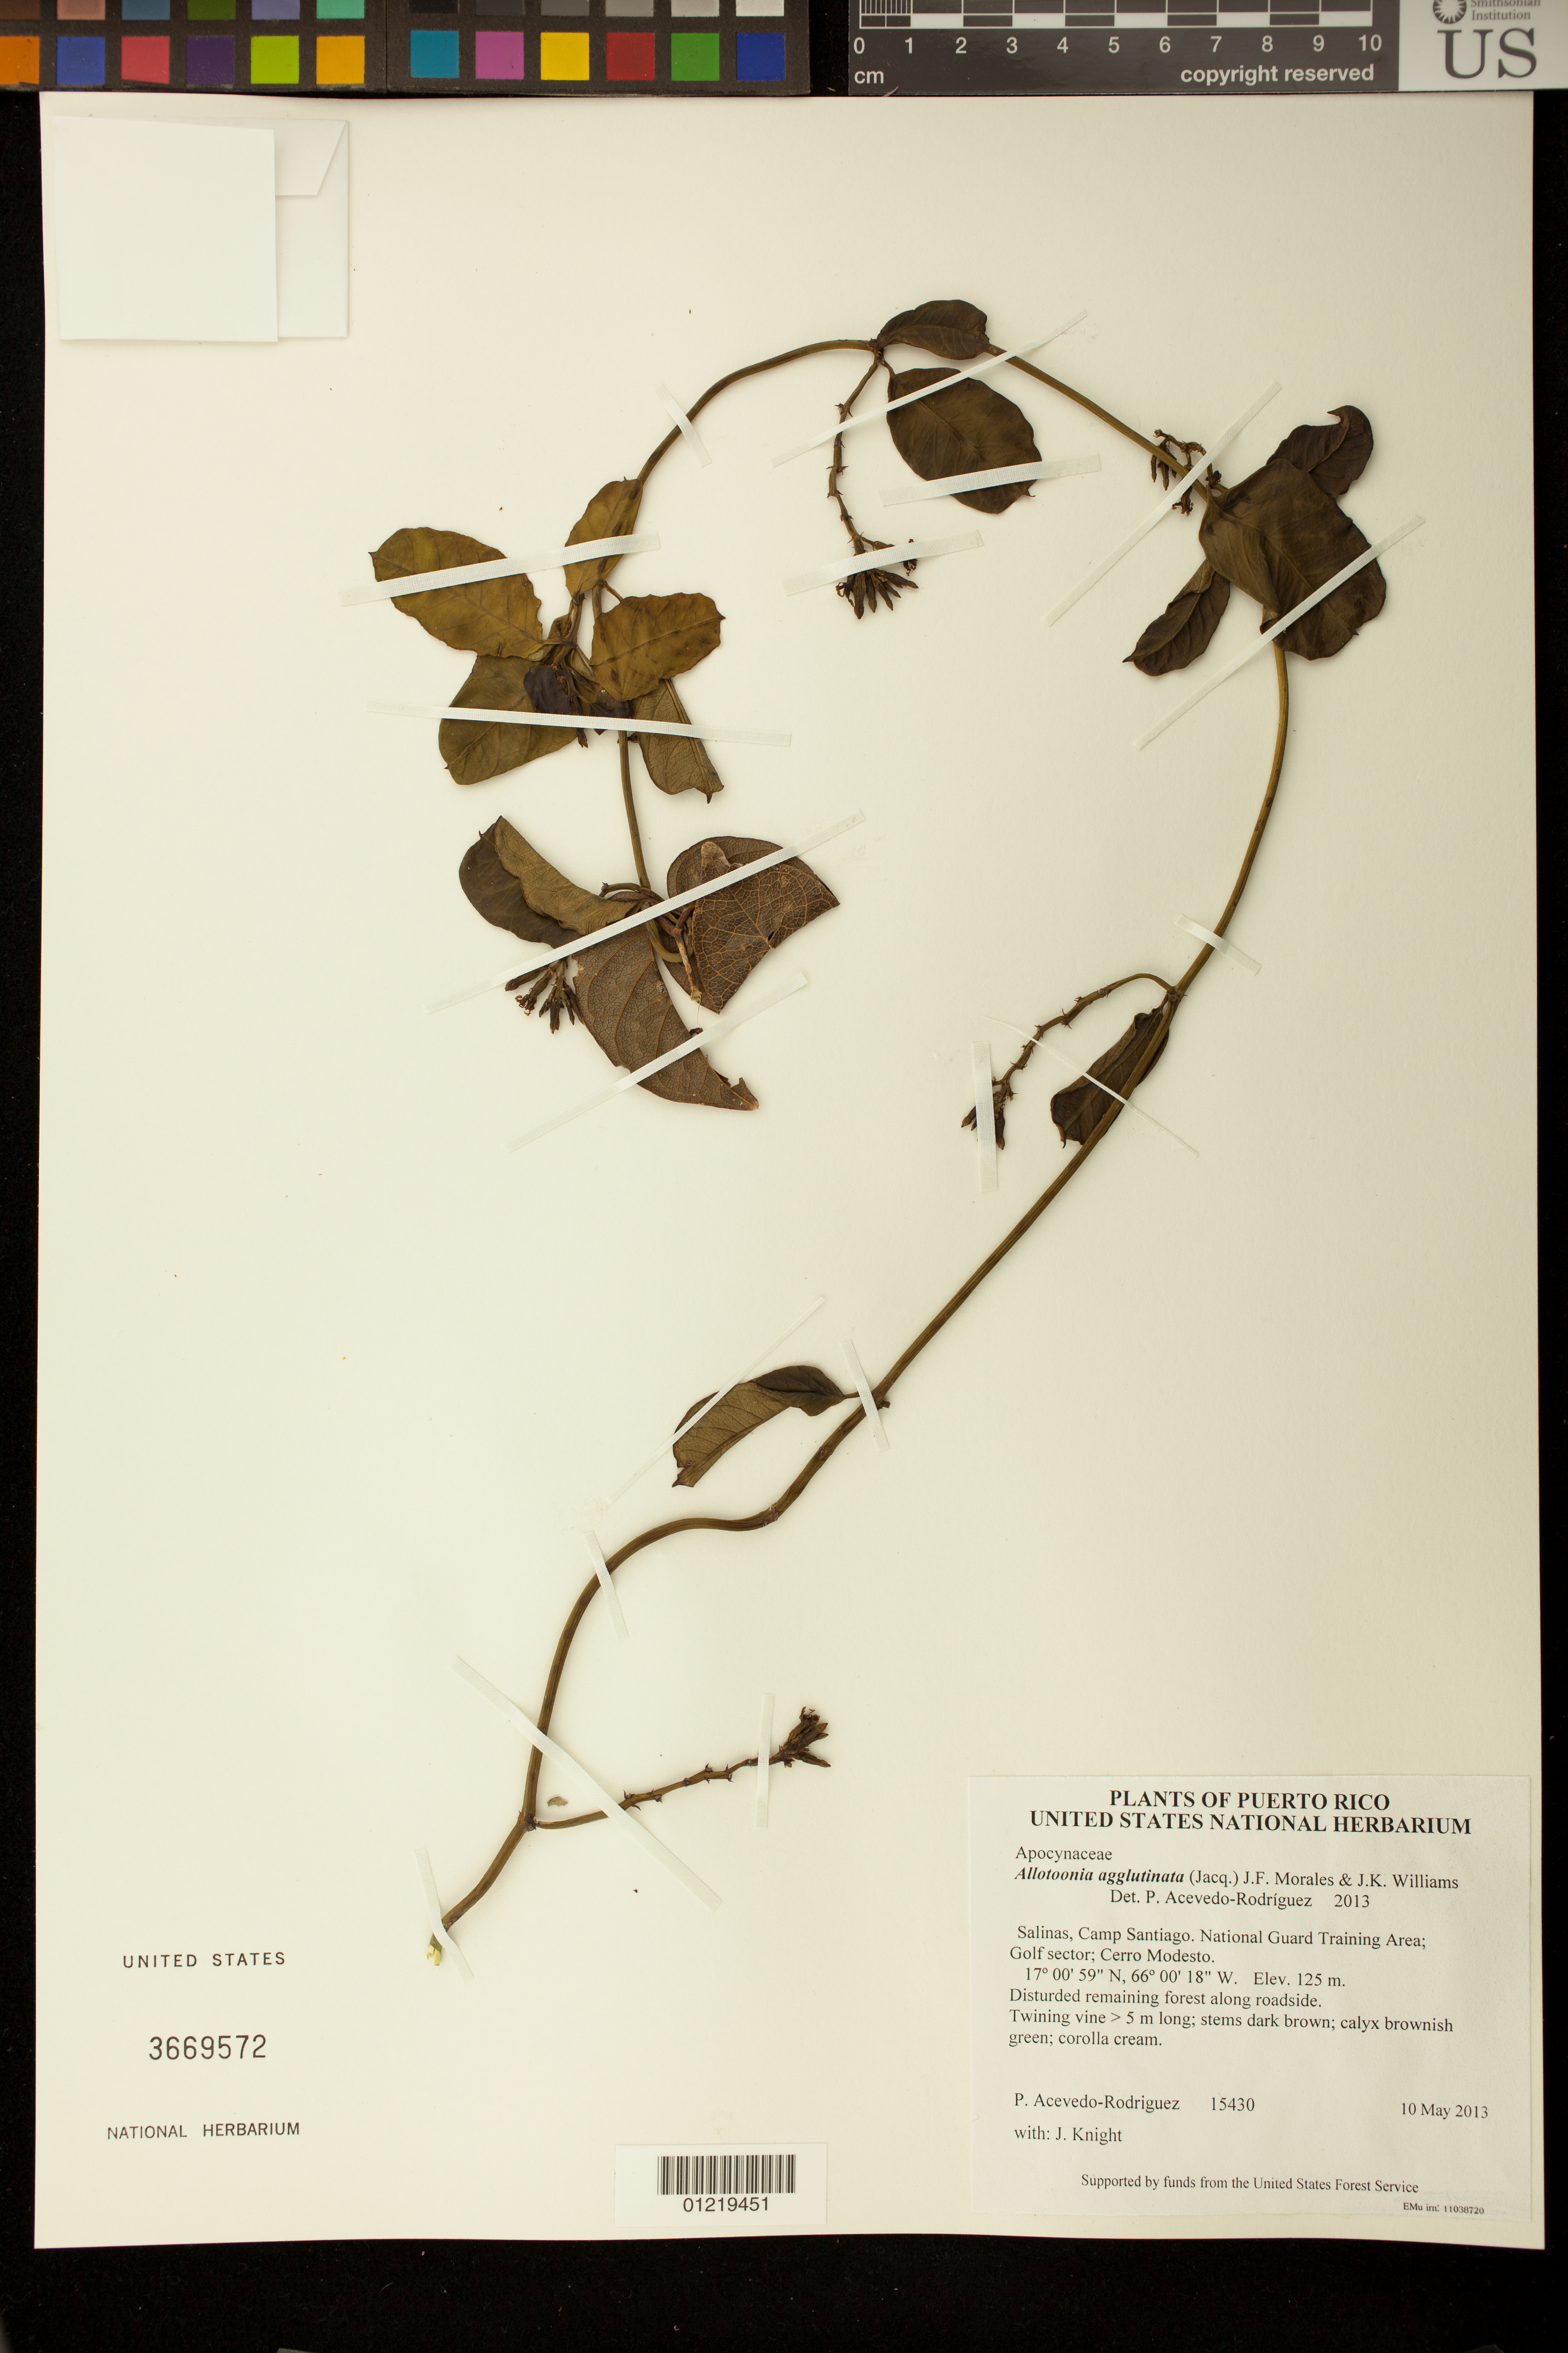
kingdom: Plantae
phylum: Tracheophyta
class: Magnoliopsida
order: Gentianales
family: Apocynaceae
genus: Echites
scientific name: Echites agglutinatus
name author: Jacq.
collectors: P. Acevedo-Rodr. & J. Knight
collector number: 15430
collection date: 2013-05-10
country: Puerto Rico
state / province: Salinas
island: Puerto Rico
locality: Camp Santiago. National Guard Training Area; Golf sector; Cerro Modesto.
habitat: Disturbed remaining forest along roadside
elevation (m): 125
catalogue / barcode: US 3669572